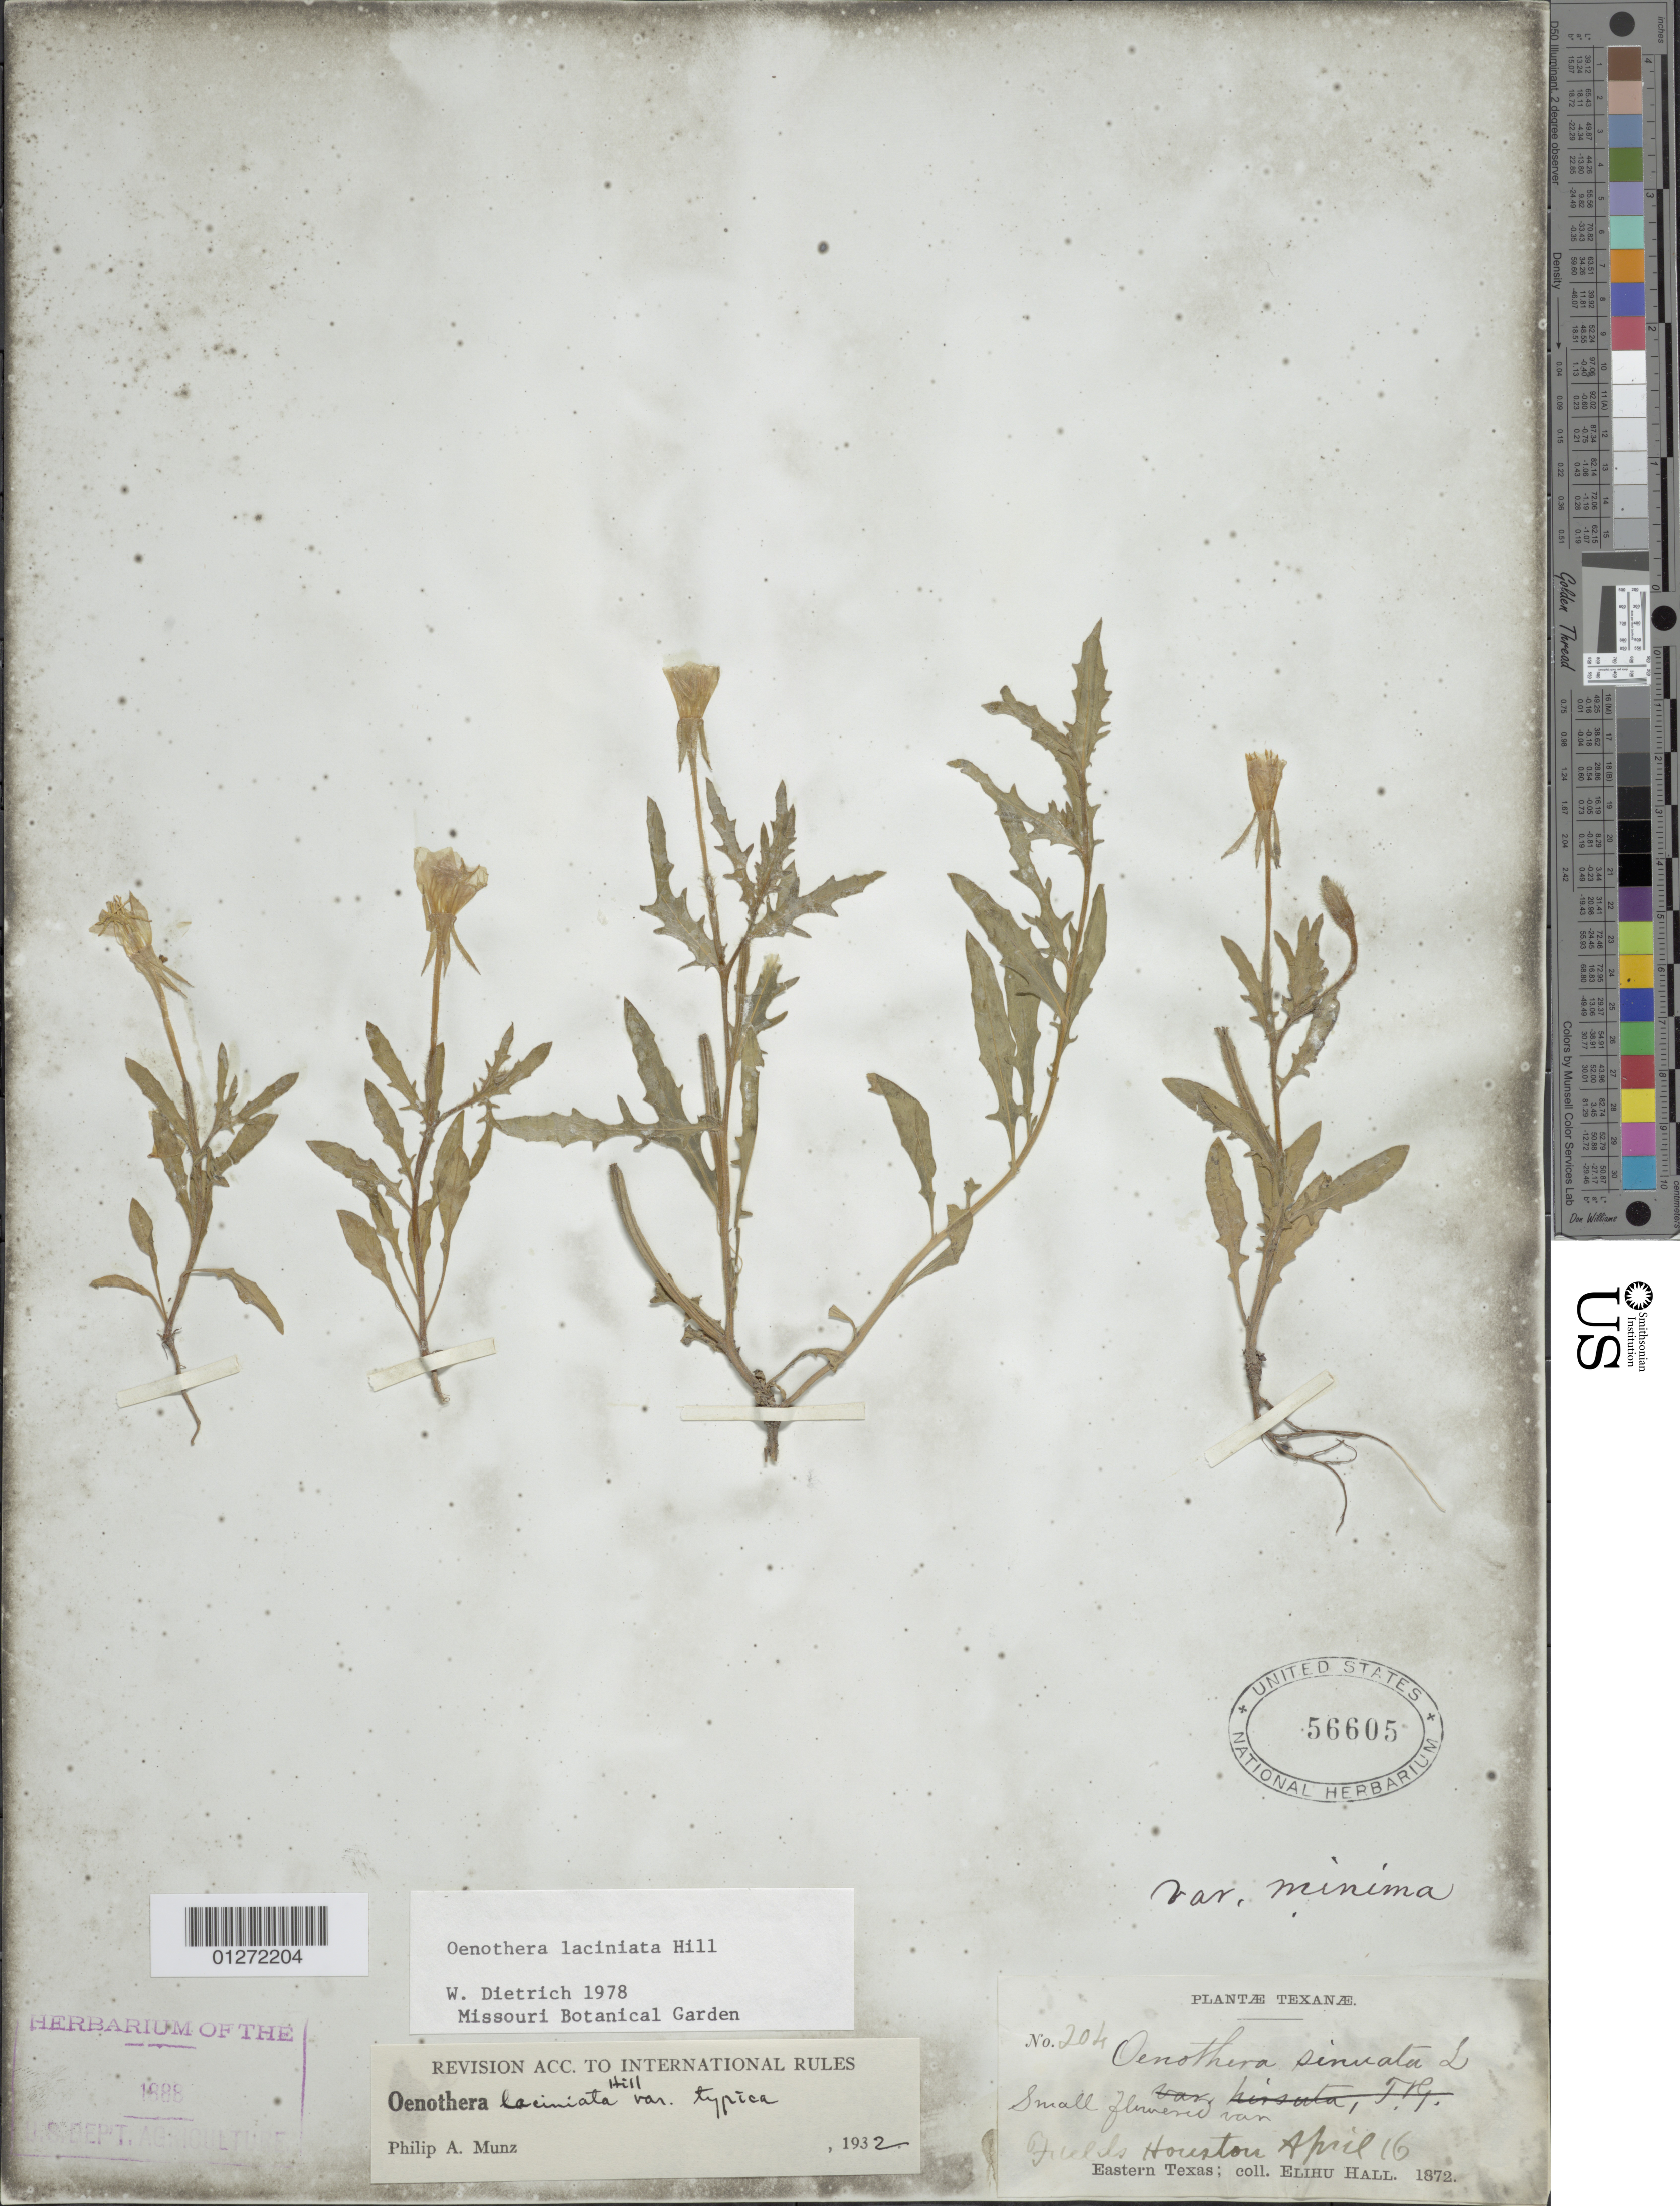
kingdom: Plantae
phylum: Tracheophyta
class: Magnoliopsida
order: Myrtales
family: Onagraceae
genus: Oenothera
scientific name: Oenothera laciniata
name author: Hill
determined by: Dietrich, W.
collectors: E. Hall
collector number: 204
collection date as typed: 16 Apr 1872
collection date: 1872-04-16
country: United States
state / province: Texas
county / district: Harris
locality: Near Houston.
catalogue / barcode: US 56605